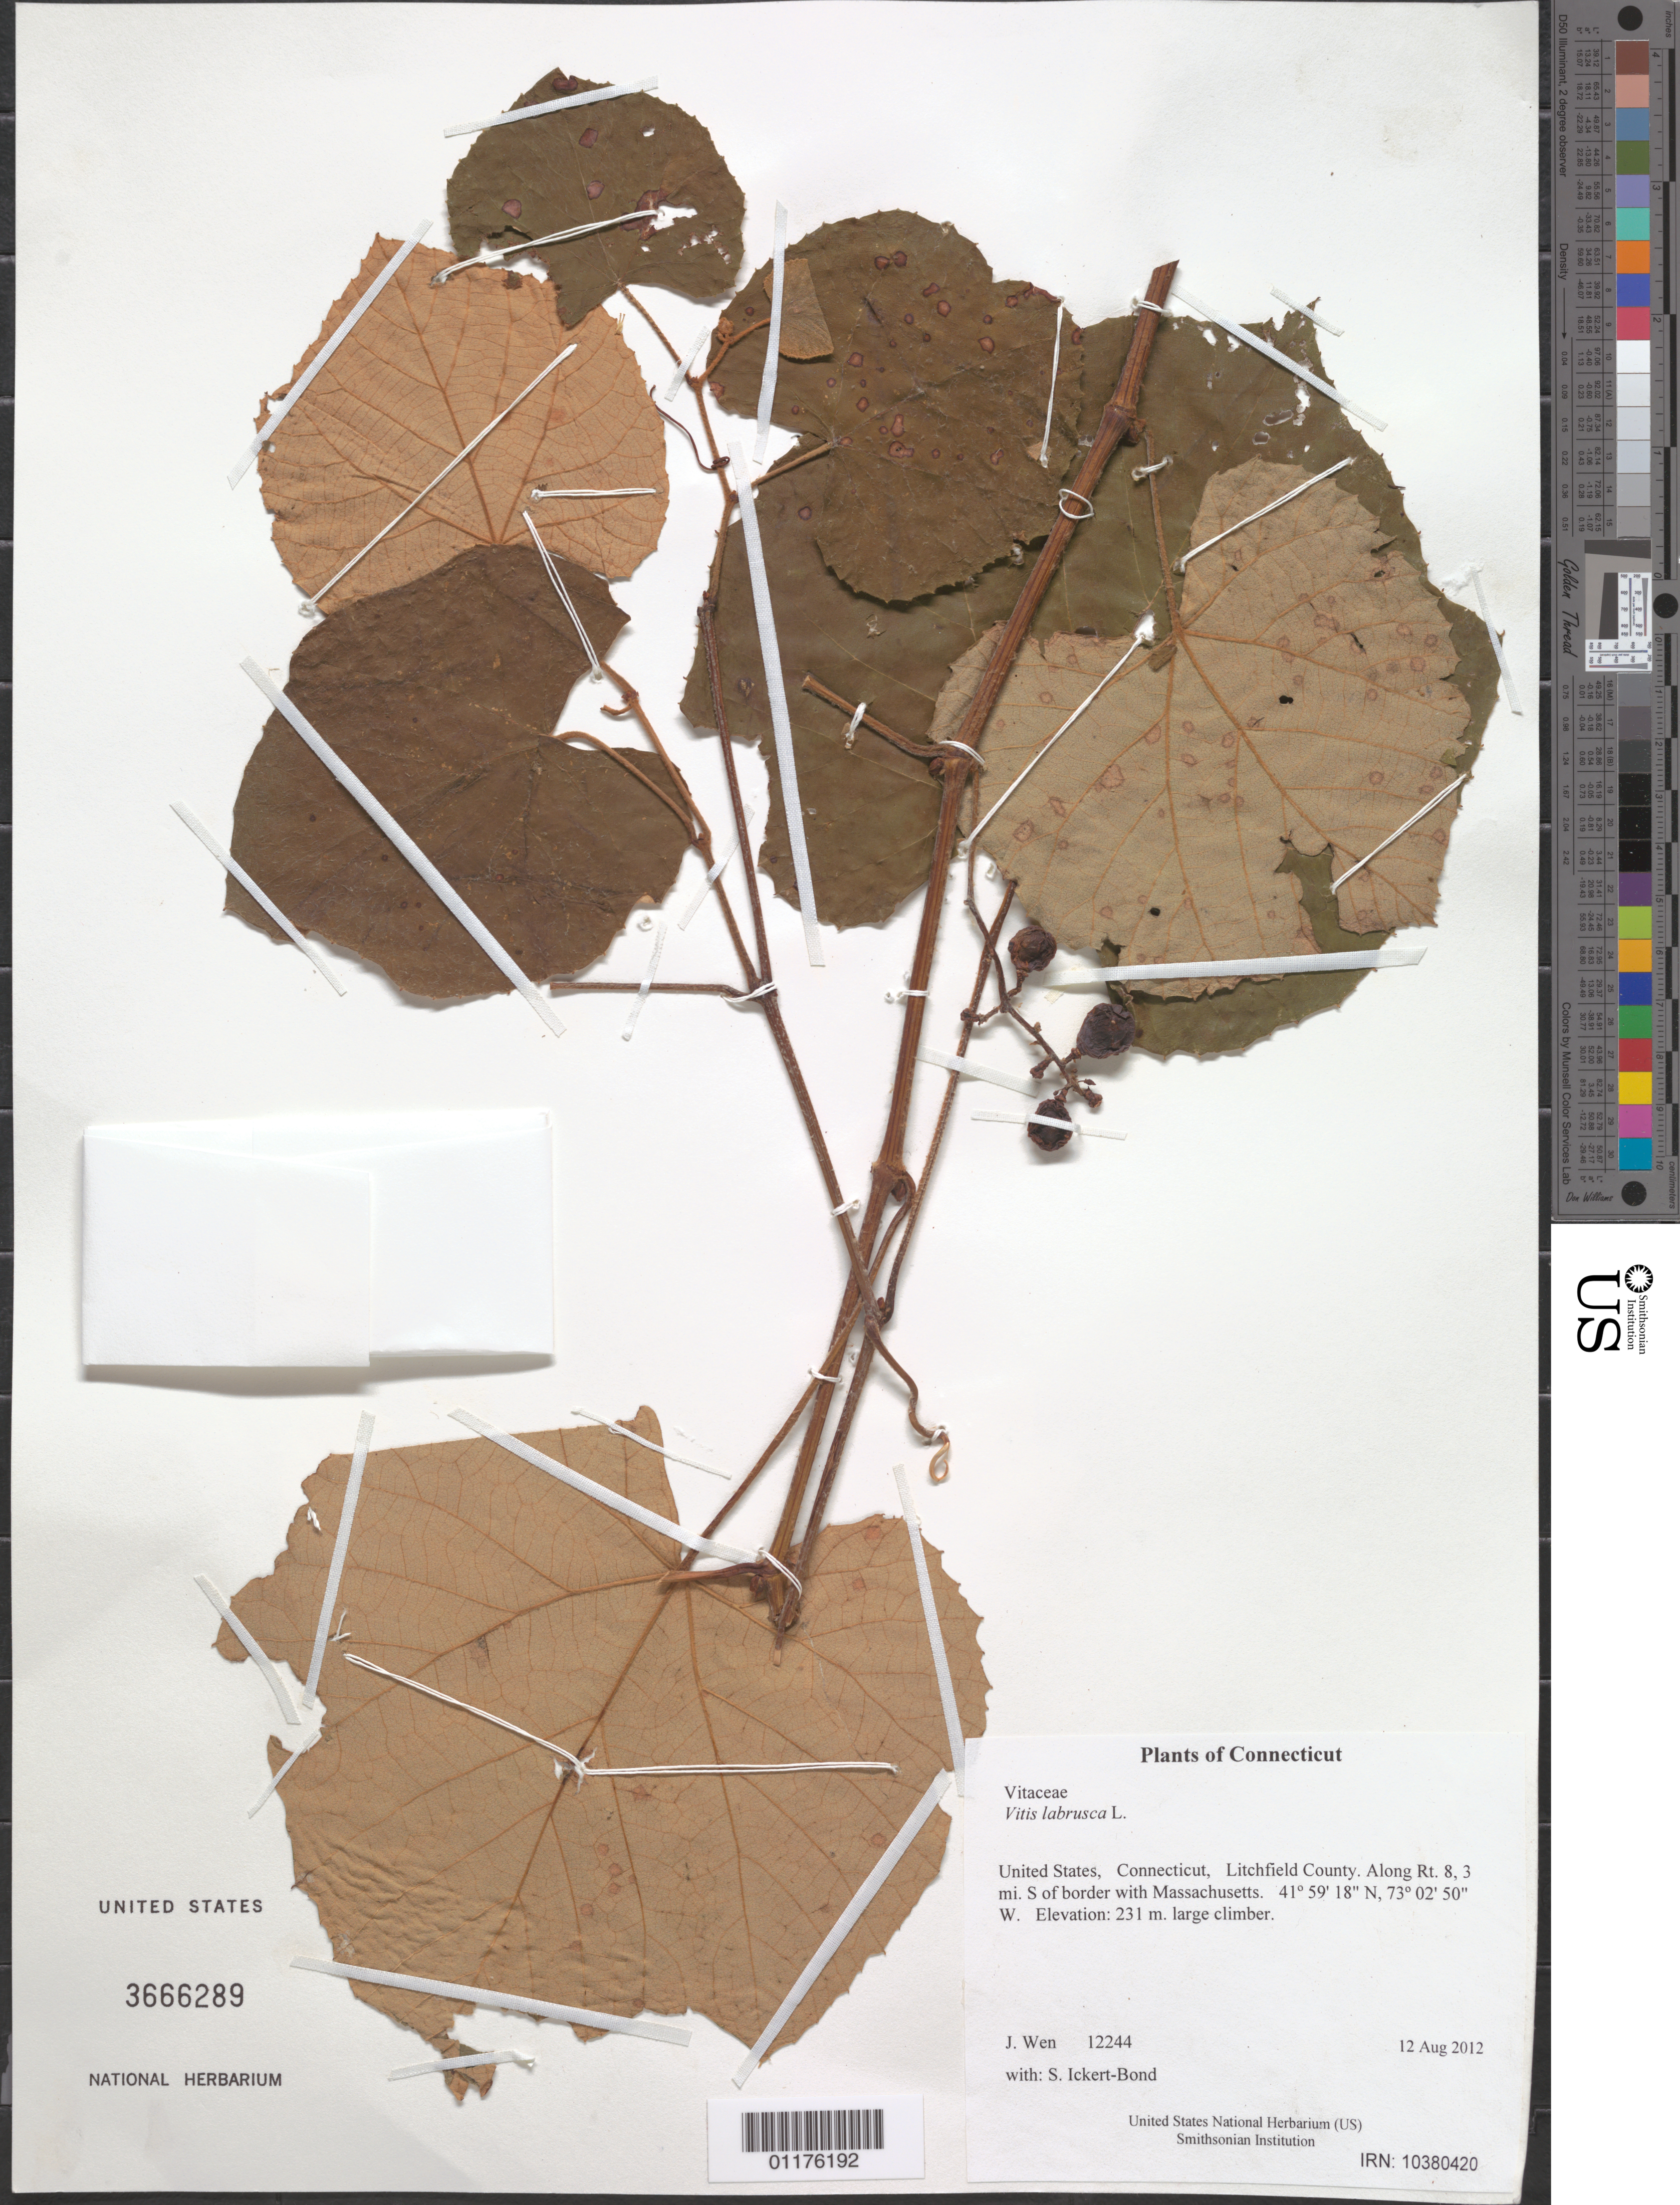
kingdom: Plantae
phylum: Tracheophyta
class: Magnoliopsida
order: Vitales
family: Vitaceae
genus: Vitis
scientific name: Vitis labrusca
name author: L.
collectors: J. Wen & S. Ickert-Bond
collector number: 12244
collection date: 2012-08-12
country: United States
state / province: Connecticut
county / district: Litchfield County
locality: Along Rt. 8, 3 mi. S of border with Massachusetts.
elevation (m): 231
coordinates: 41 59.297 N, 73 02.829 W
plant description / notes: Rooted plus DNA & voucher.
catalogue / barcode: US 3666289